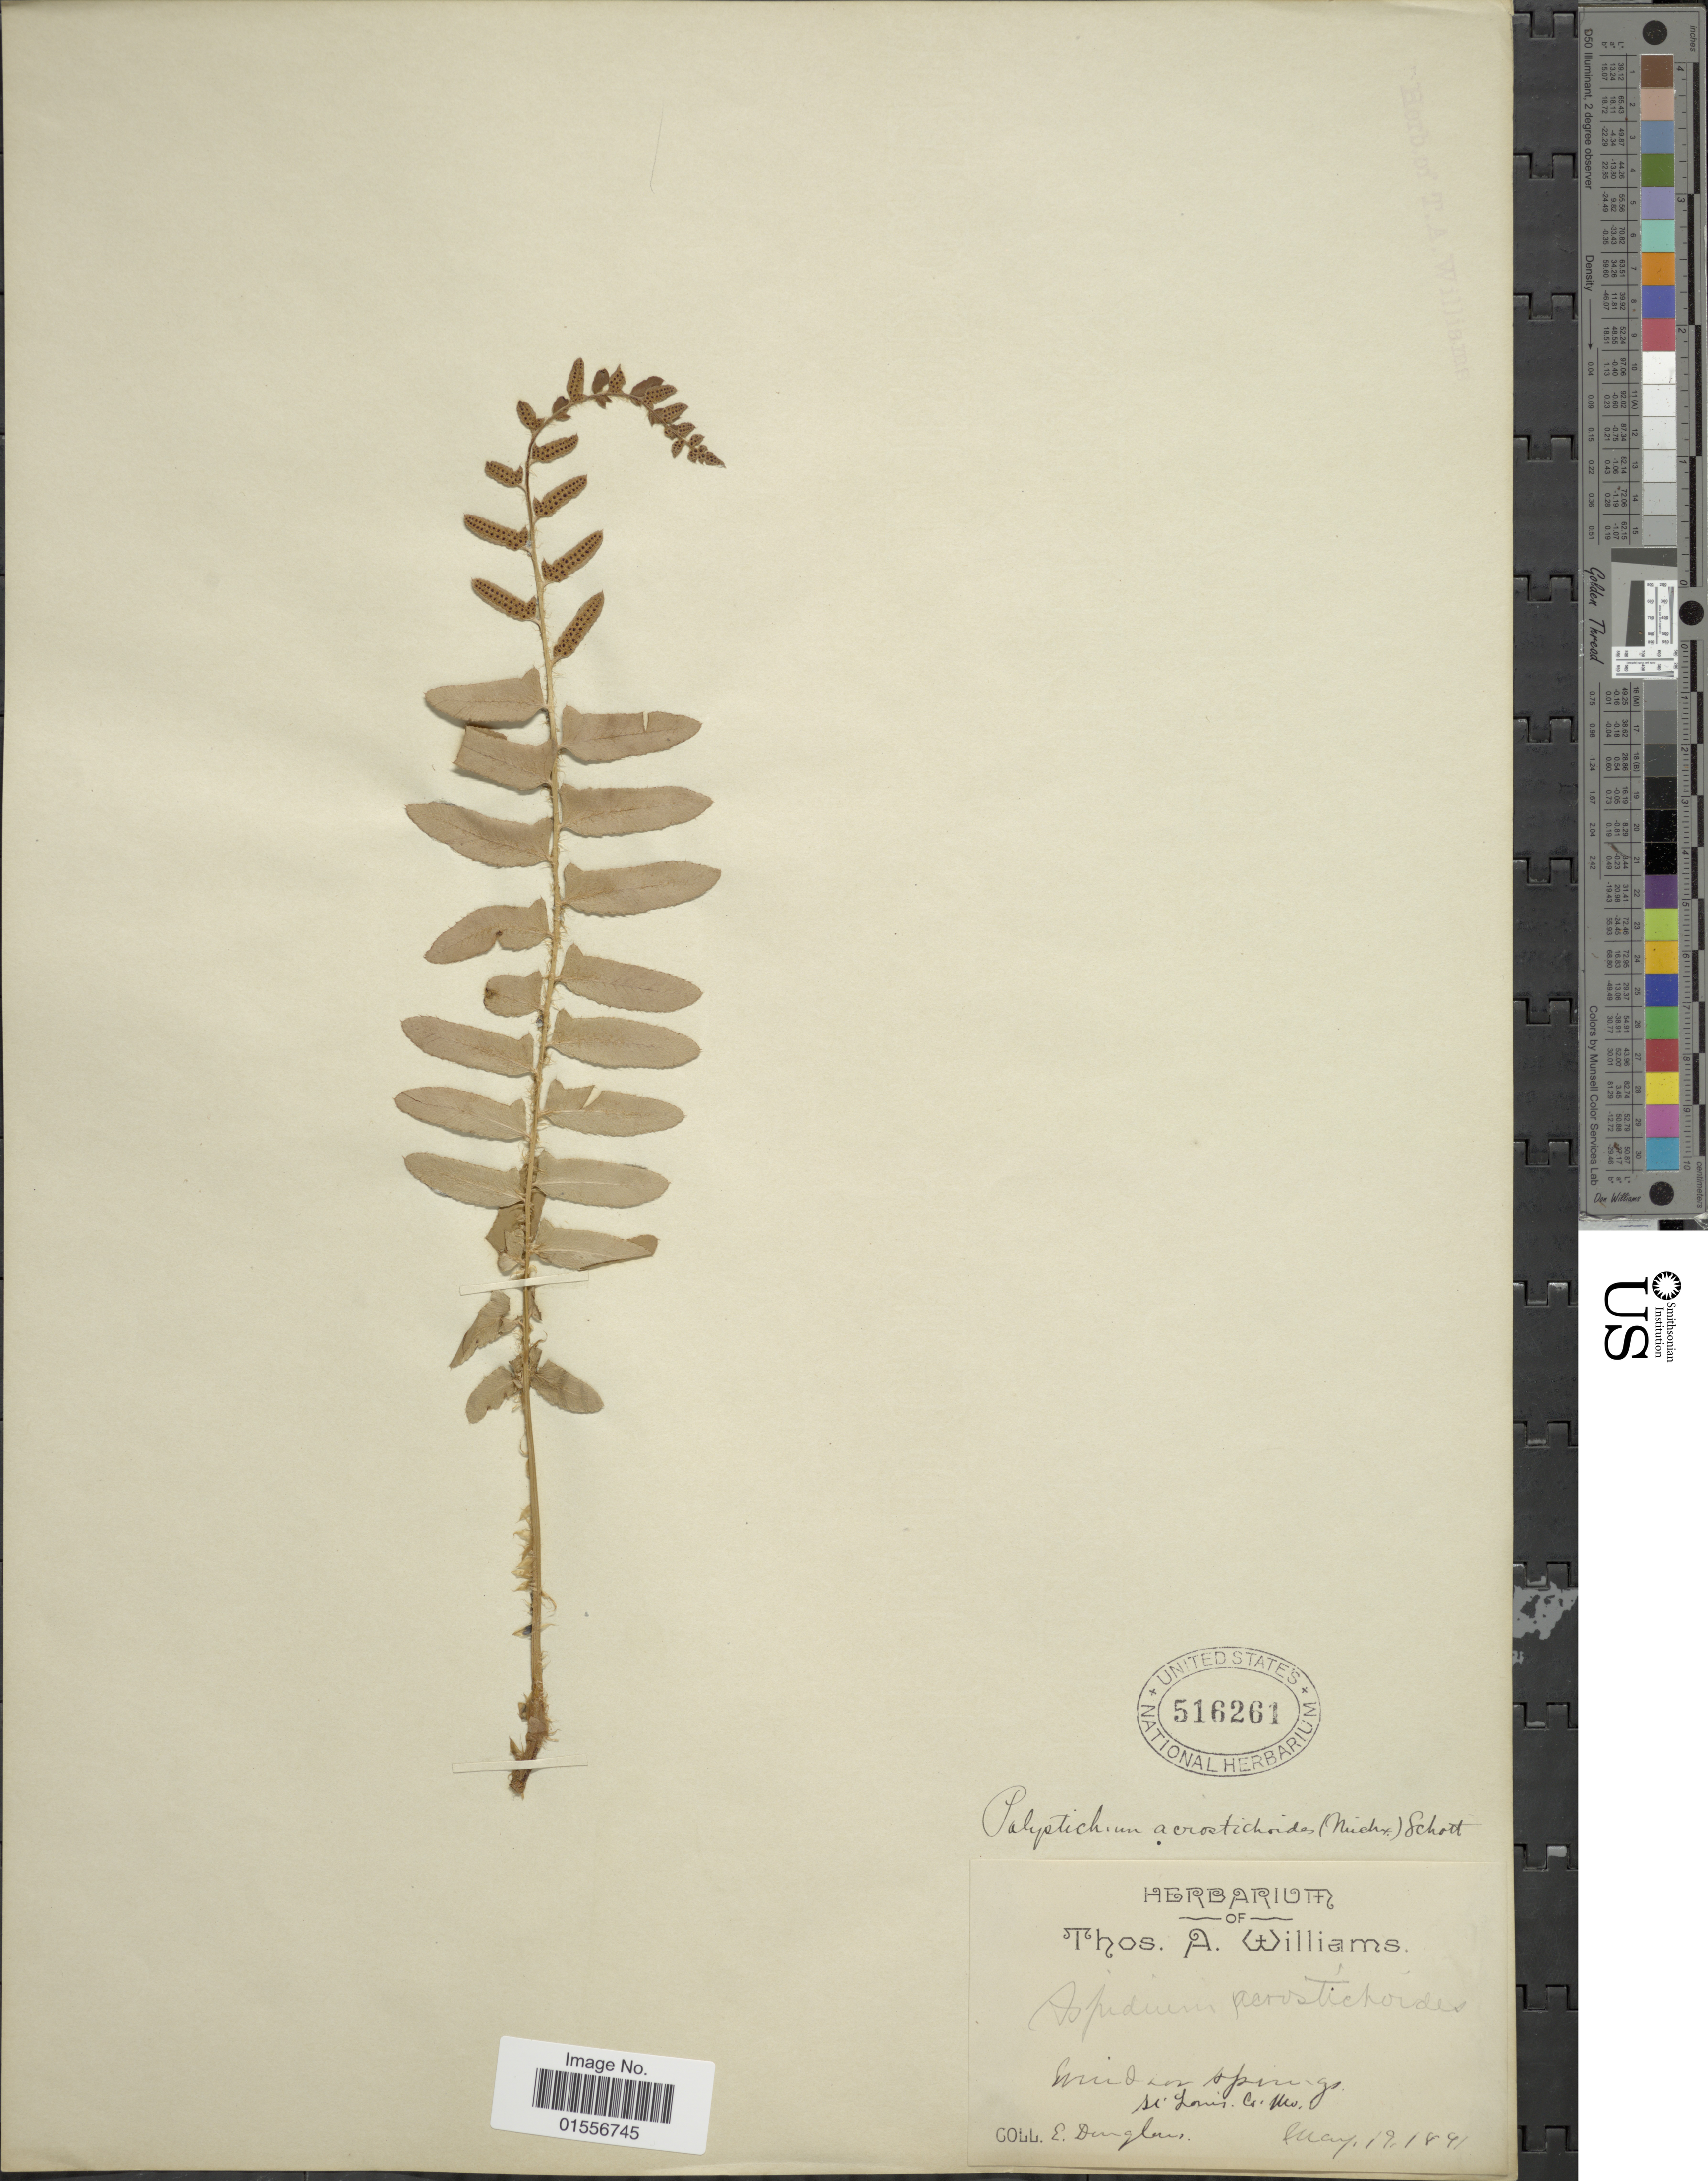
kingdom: Plantae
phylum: Tracheophyta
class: Polypodiopsida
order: Polypodiales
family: Dryopteridaceae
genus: Polystichum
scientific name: Polystichum acrostichoides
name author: (Michx.) Schott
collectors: E. M. Douglas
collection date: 1891-05-19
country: United States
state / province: Missouri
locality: Emid in Spring, st. Louis. Co.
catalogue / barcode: US 516261